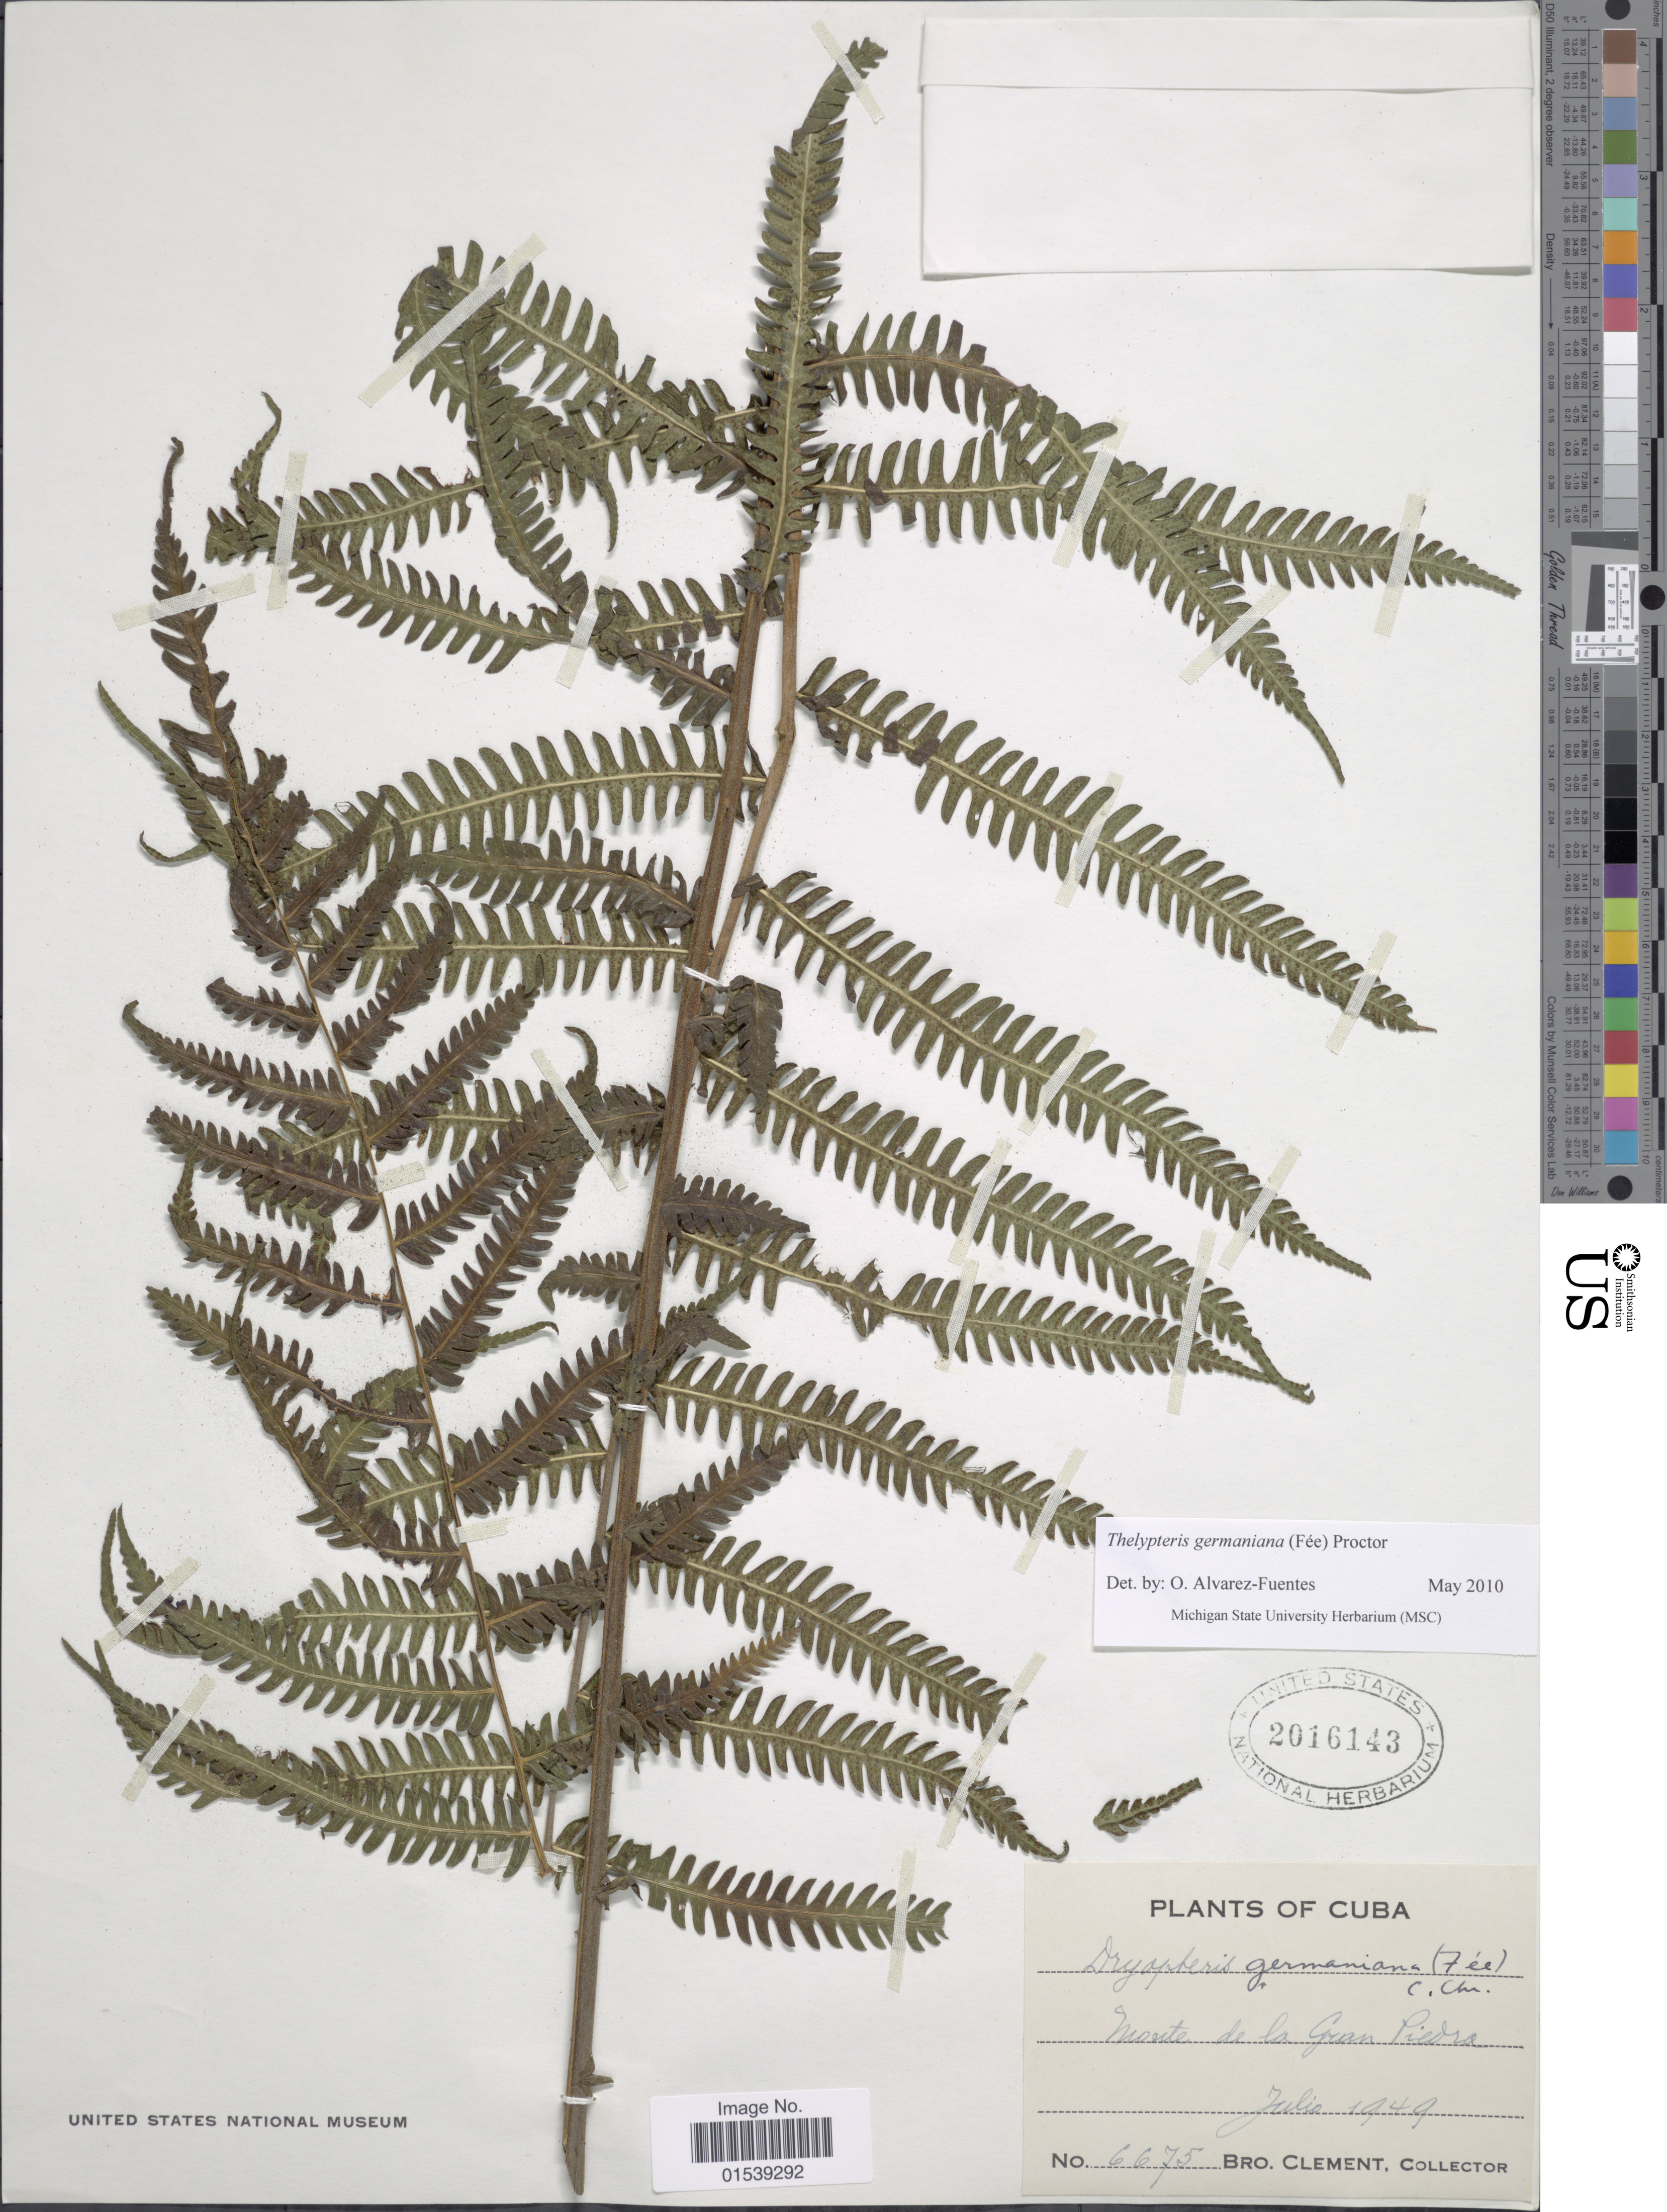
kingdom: Plantae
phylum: Tracheophyta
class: Polypodiopsida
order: Polypodiales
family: Thelypteridaceae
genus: Amauropelta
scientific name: Amauropelta germaniana (Fée) comb. nov., ined. 2015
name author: (Fée)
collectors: B. Clement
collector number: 6675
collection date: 1949-07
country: Cuba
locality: Monte de la Gran Piedra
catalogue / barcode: US 2016143